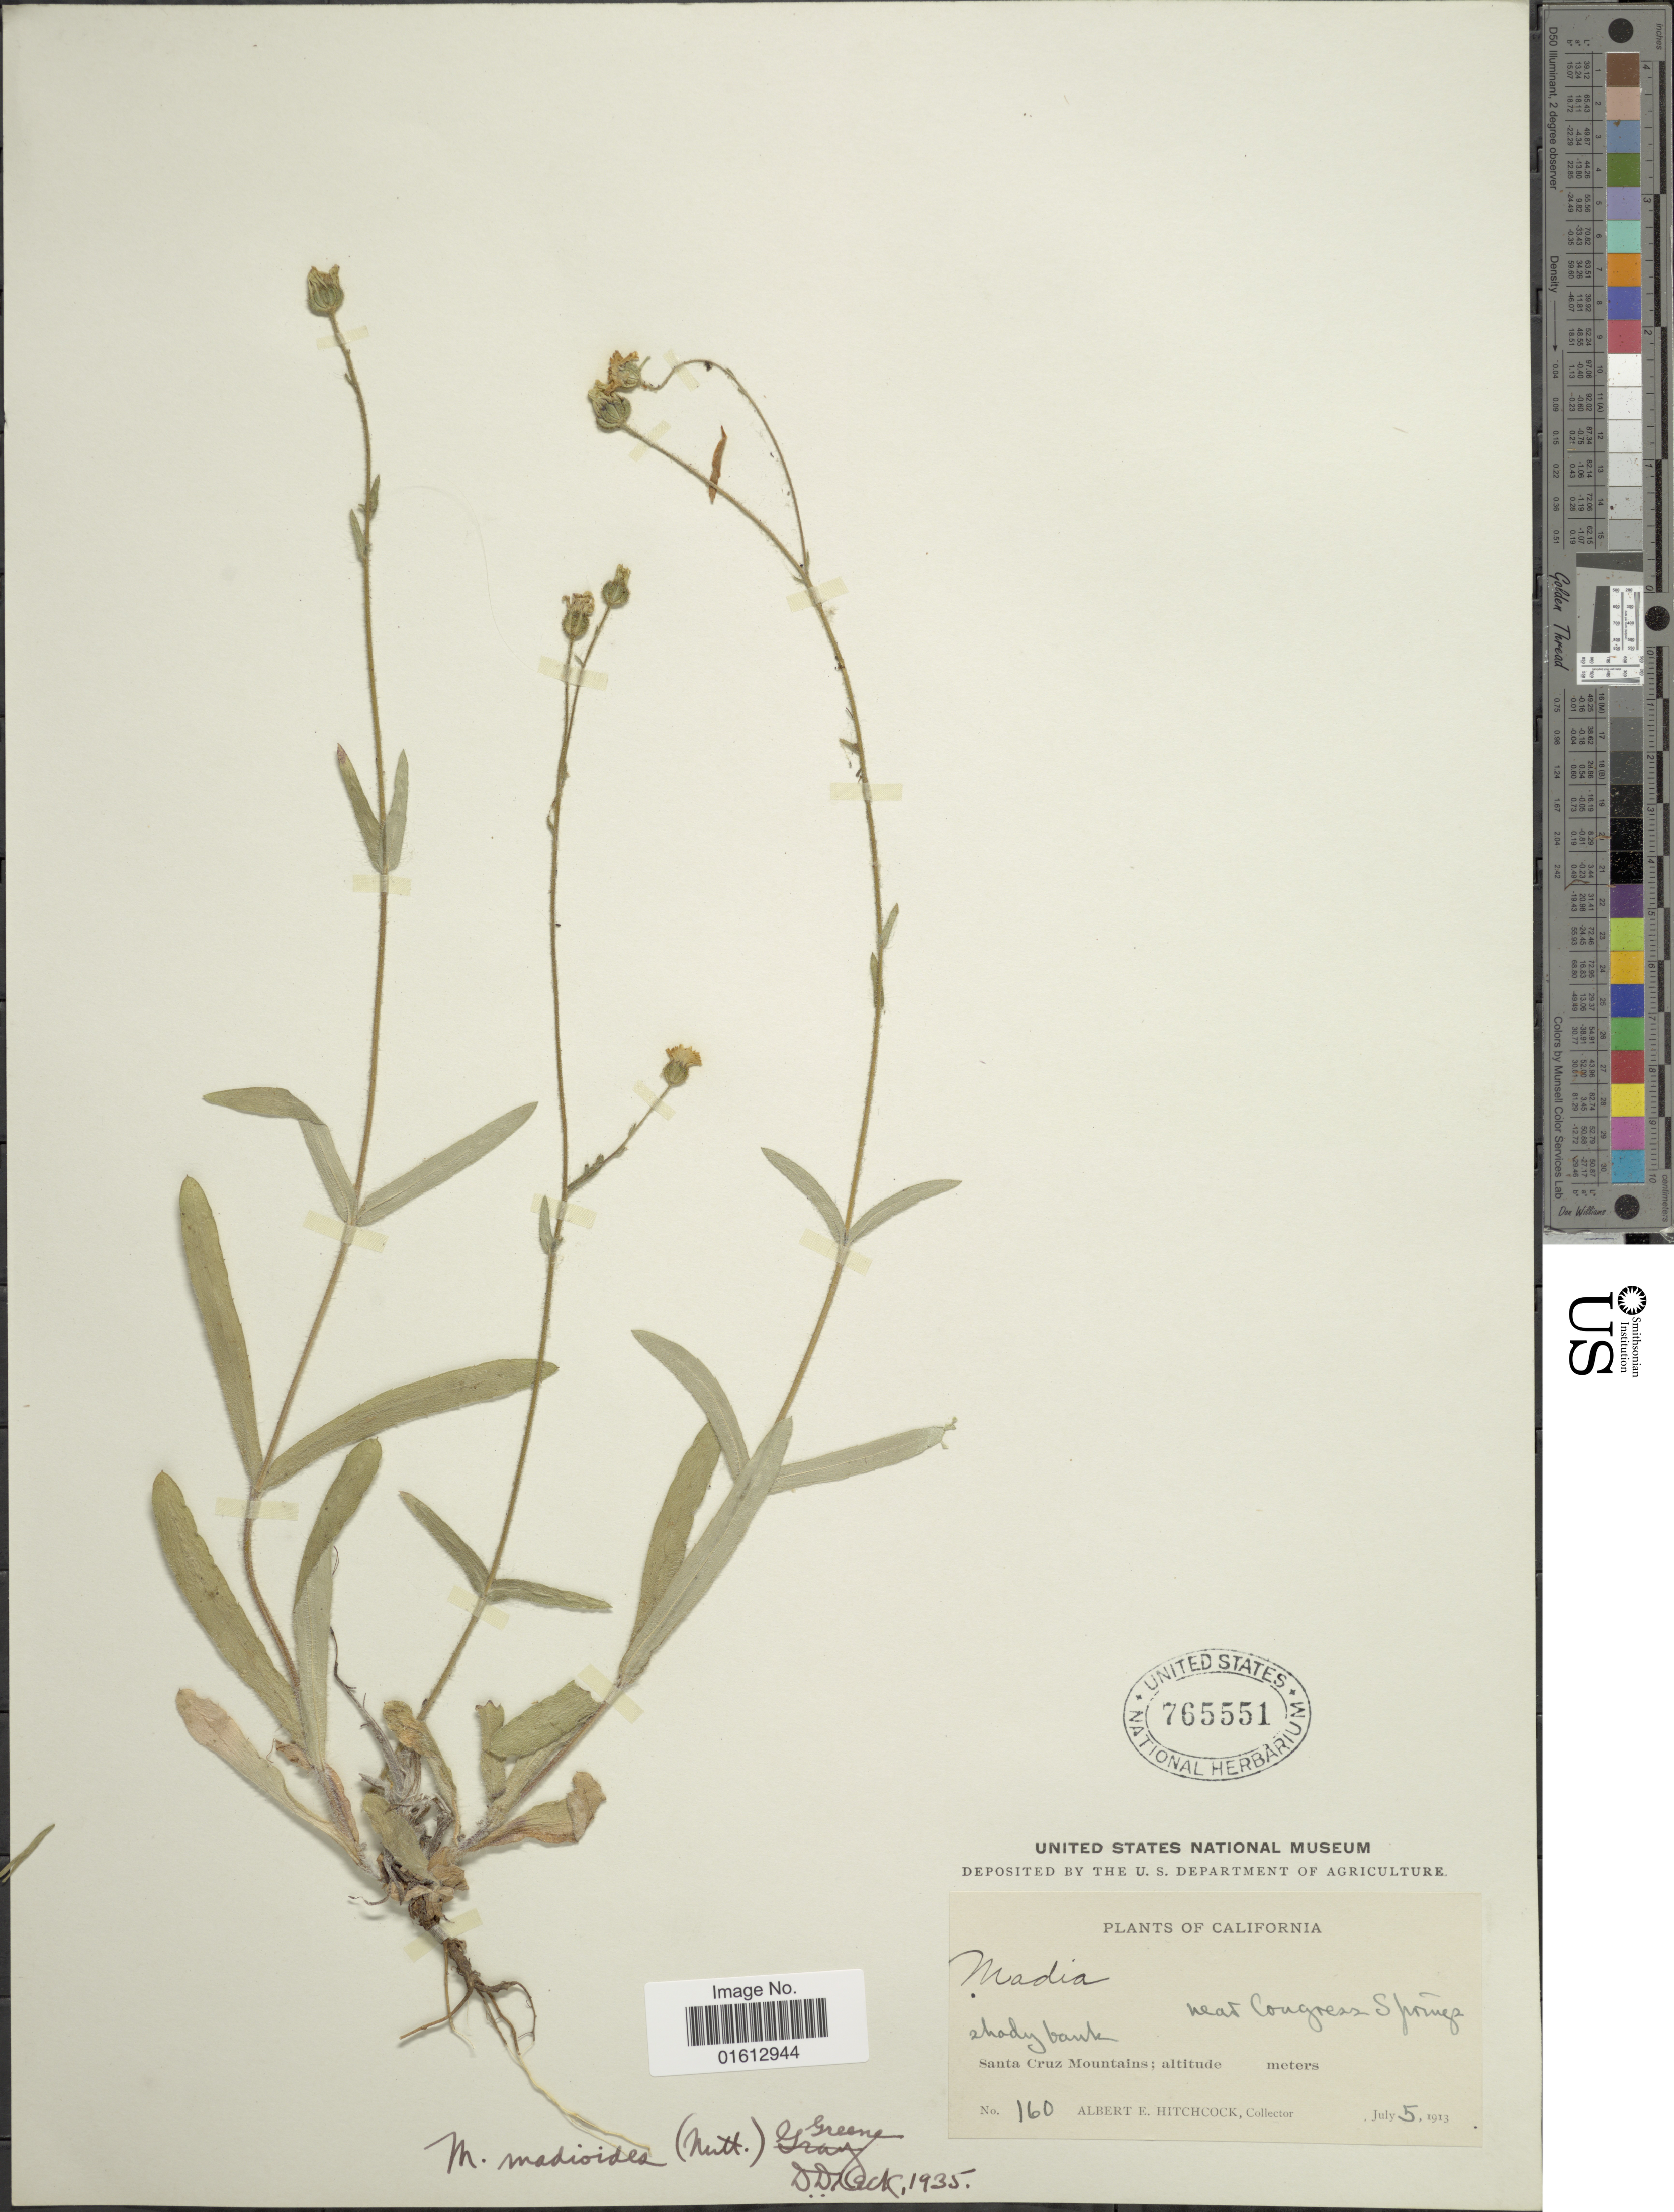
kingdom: Plantae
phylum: Tracheophyta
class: Magnoliopsida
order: Asterales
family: Asteraceae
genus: Madia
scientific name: Madia madioides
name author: (Nutt.) Greene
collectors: A. S. Hitchcock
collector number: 160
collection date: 1913-07-05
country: United States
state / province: California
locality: California, Santa Cruz Mountains.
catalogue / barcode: US 765551